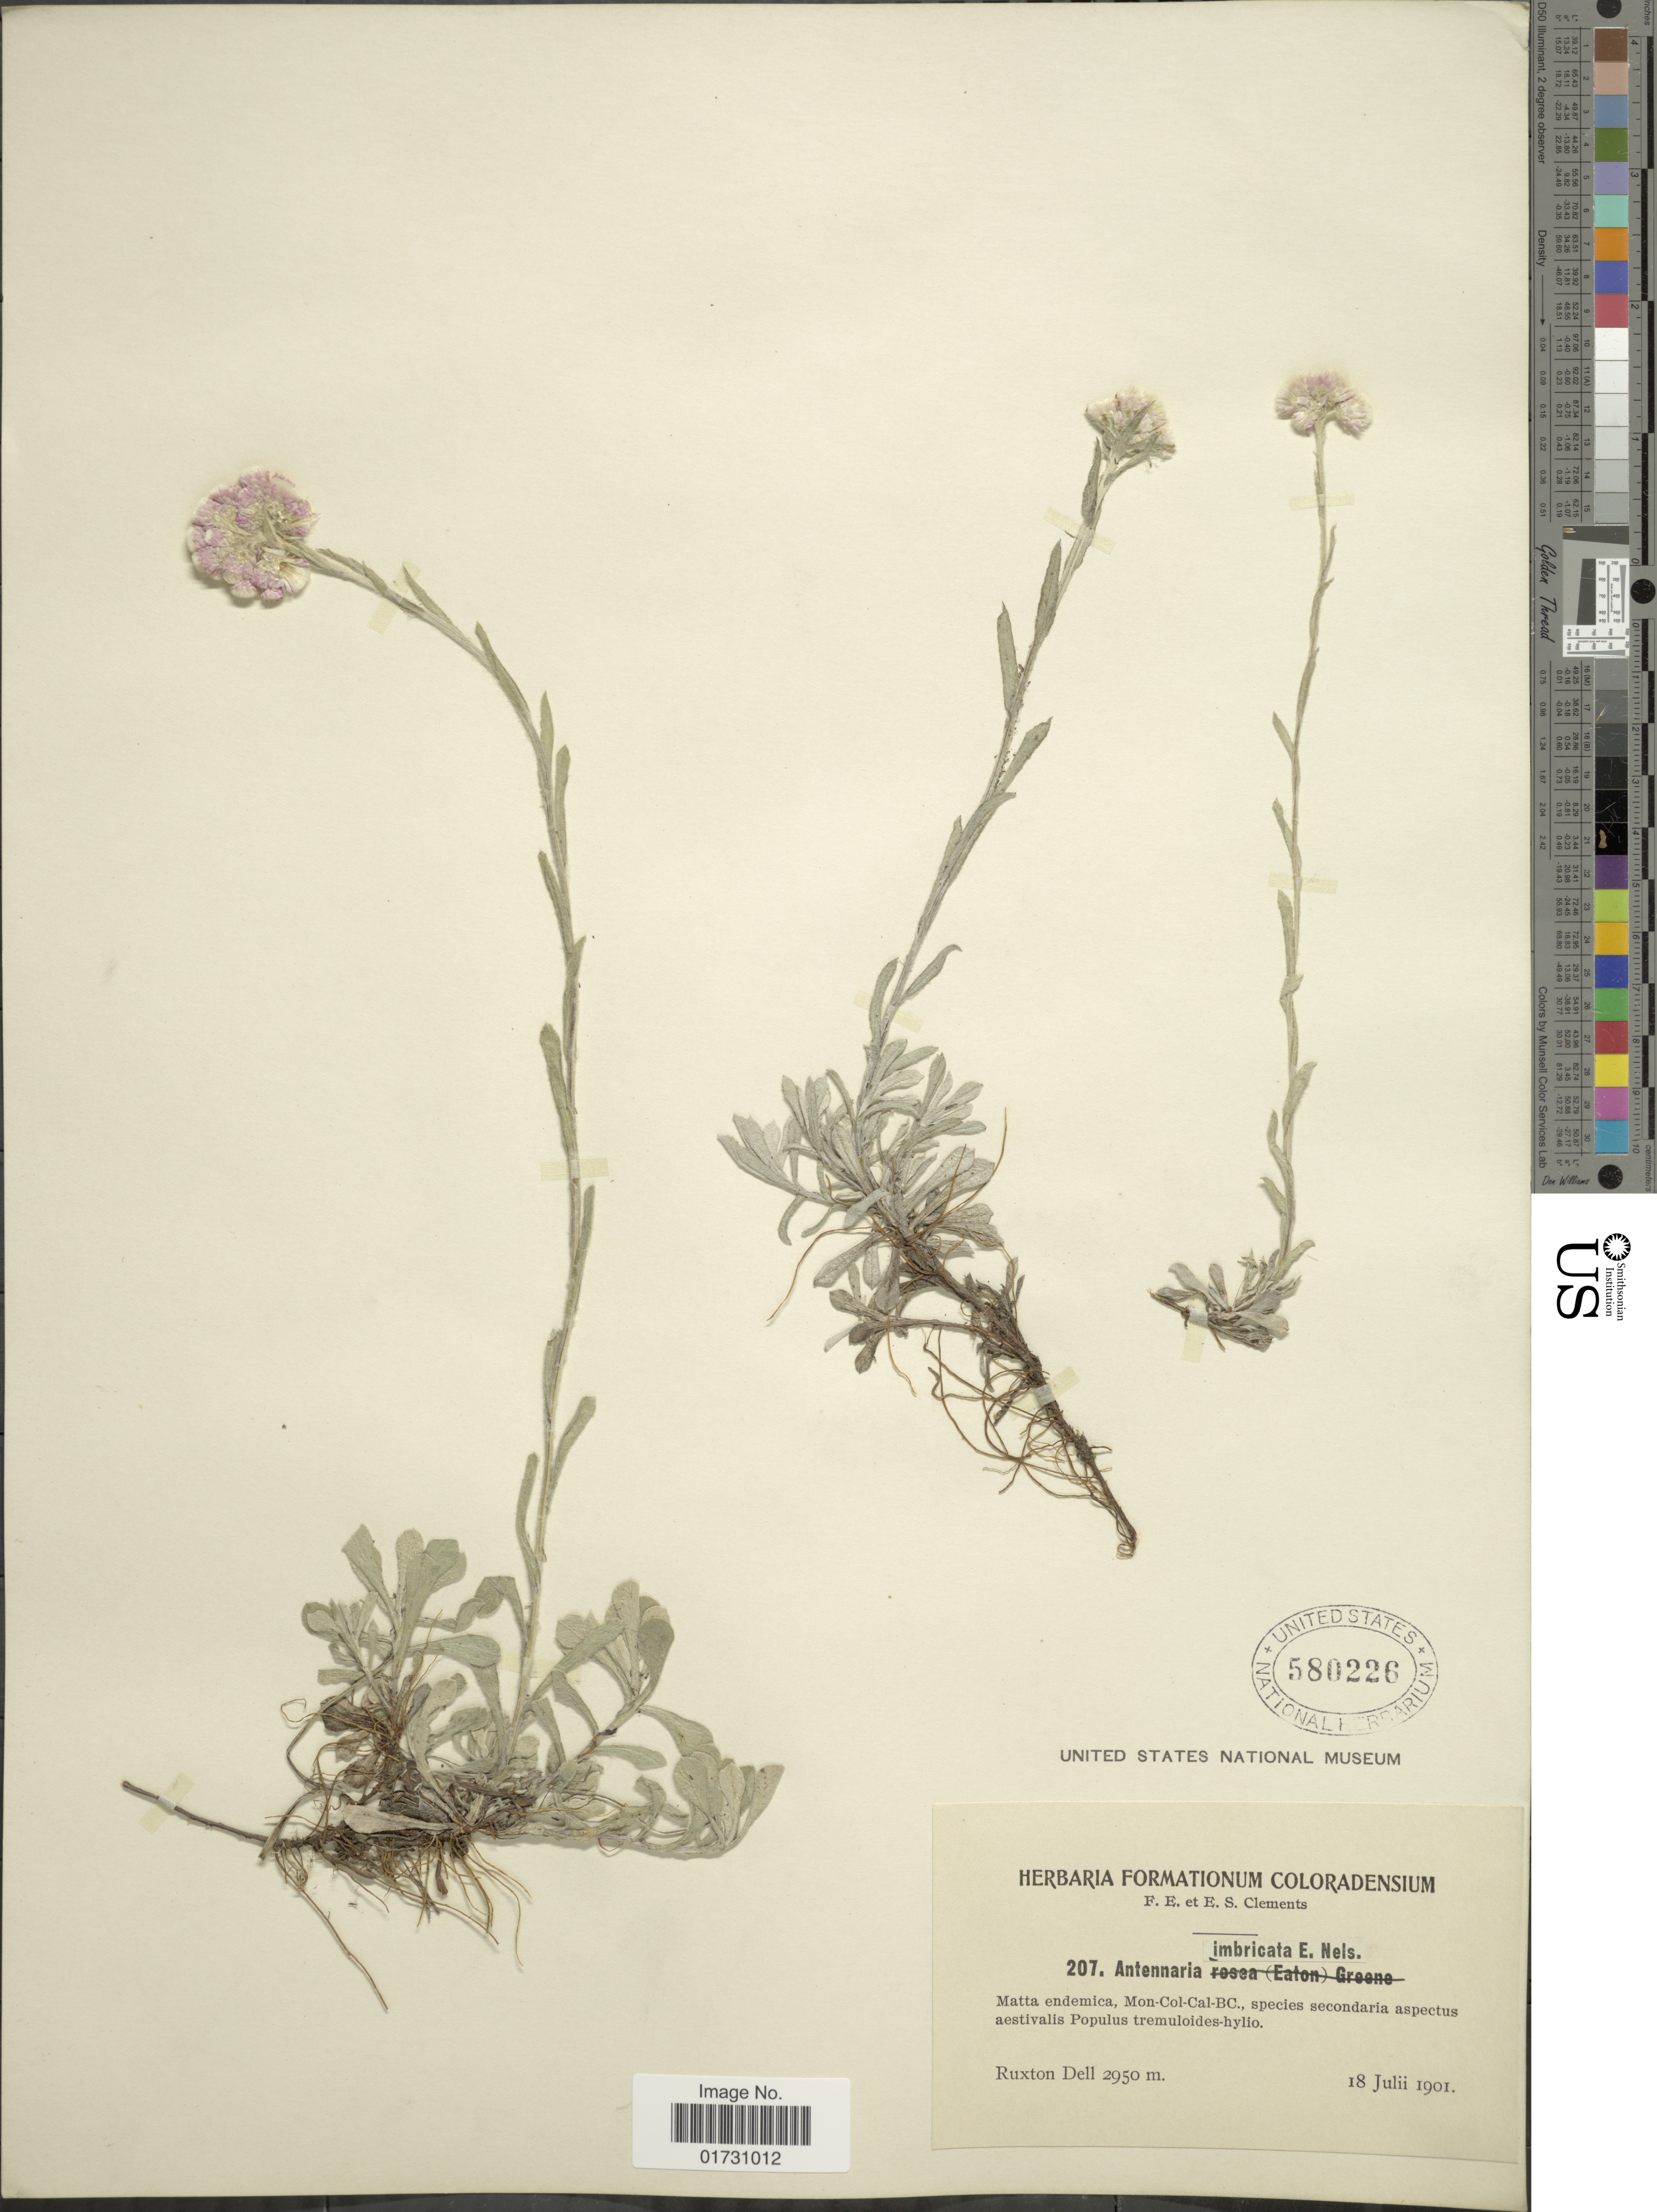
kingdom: Plantae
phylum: Tracheophyta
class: Magnoliopsida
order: Asterales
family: Asteraceae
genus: Antennaria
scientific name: Antennaria imbricata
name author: E.E. Nelson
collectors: F. E. Clements & E. S. Clements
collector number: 207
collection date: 1901-07-18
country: United States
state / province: Colorado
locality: Ruxton Dell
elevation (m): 2950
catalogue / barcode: US 580226